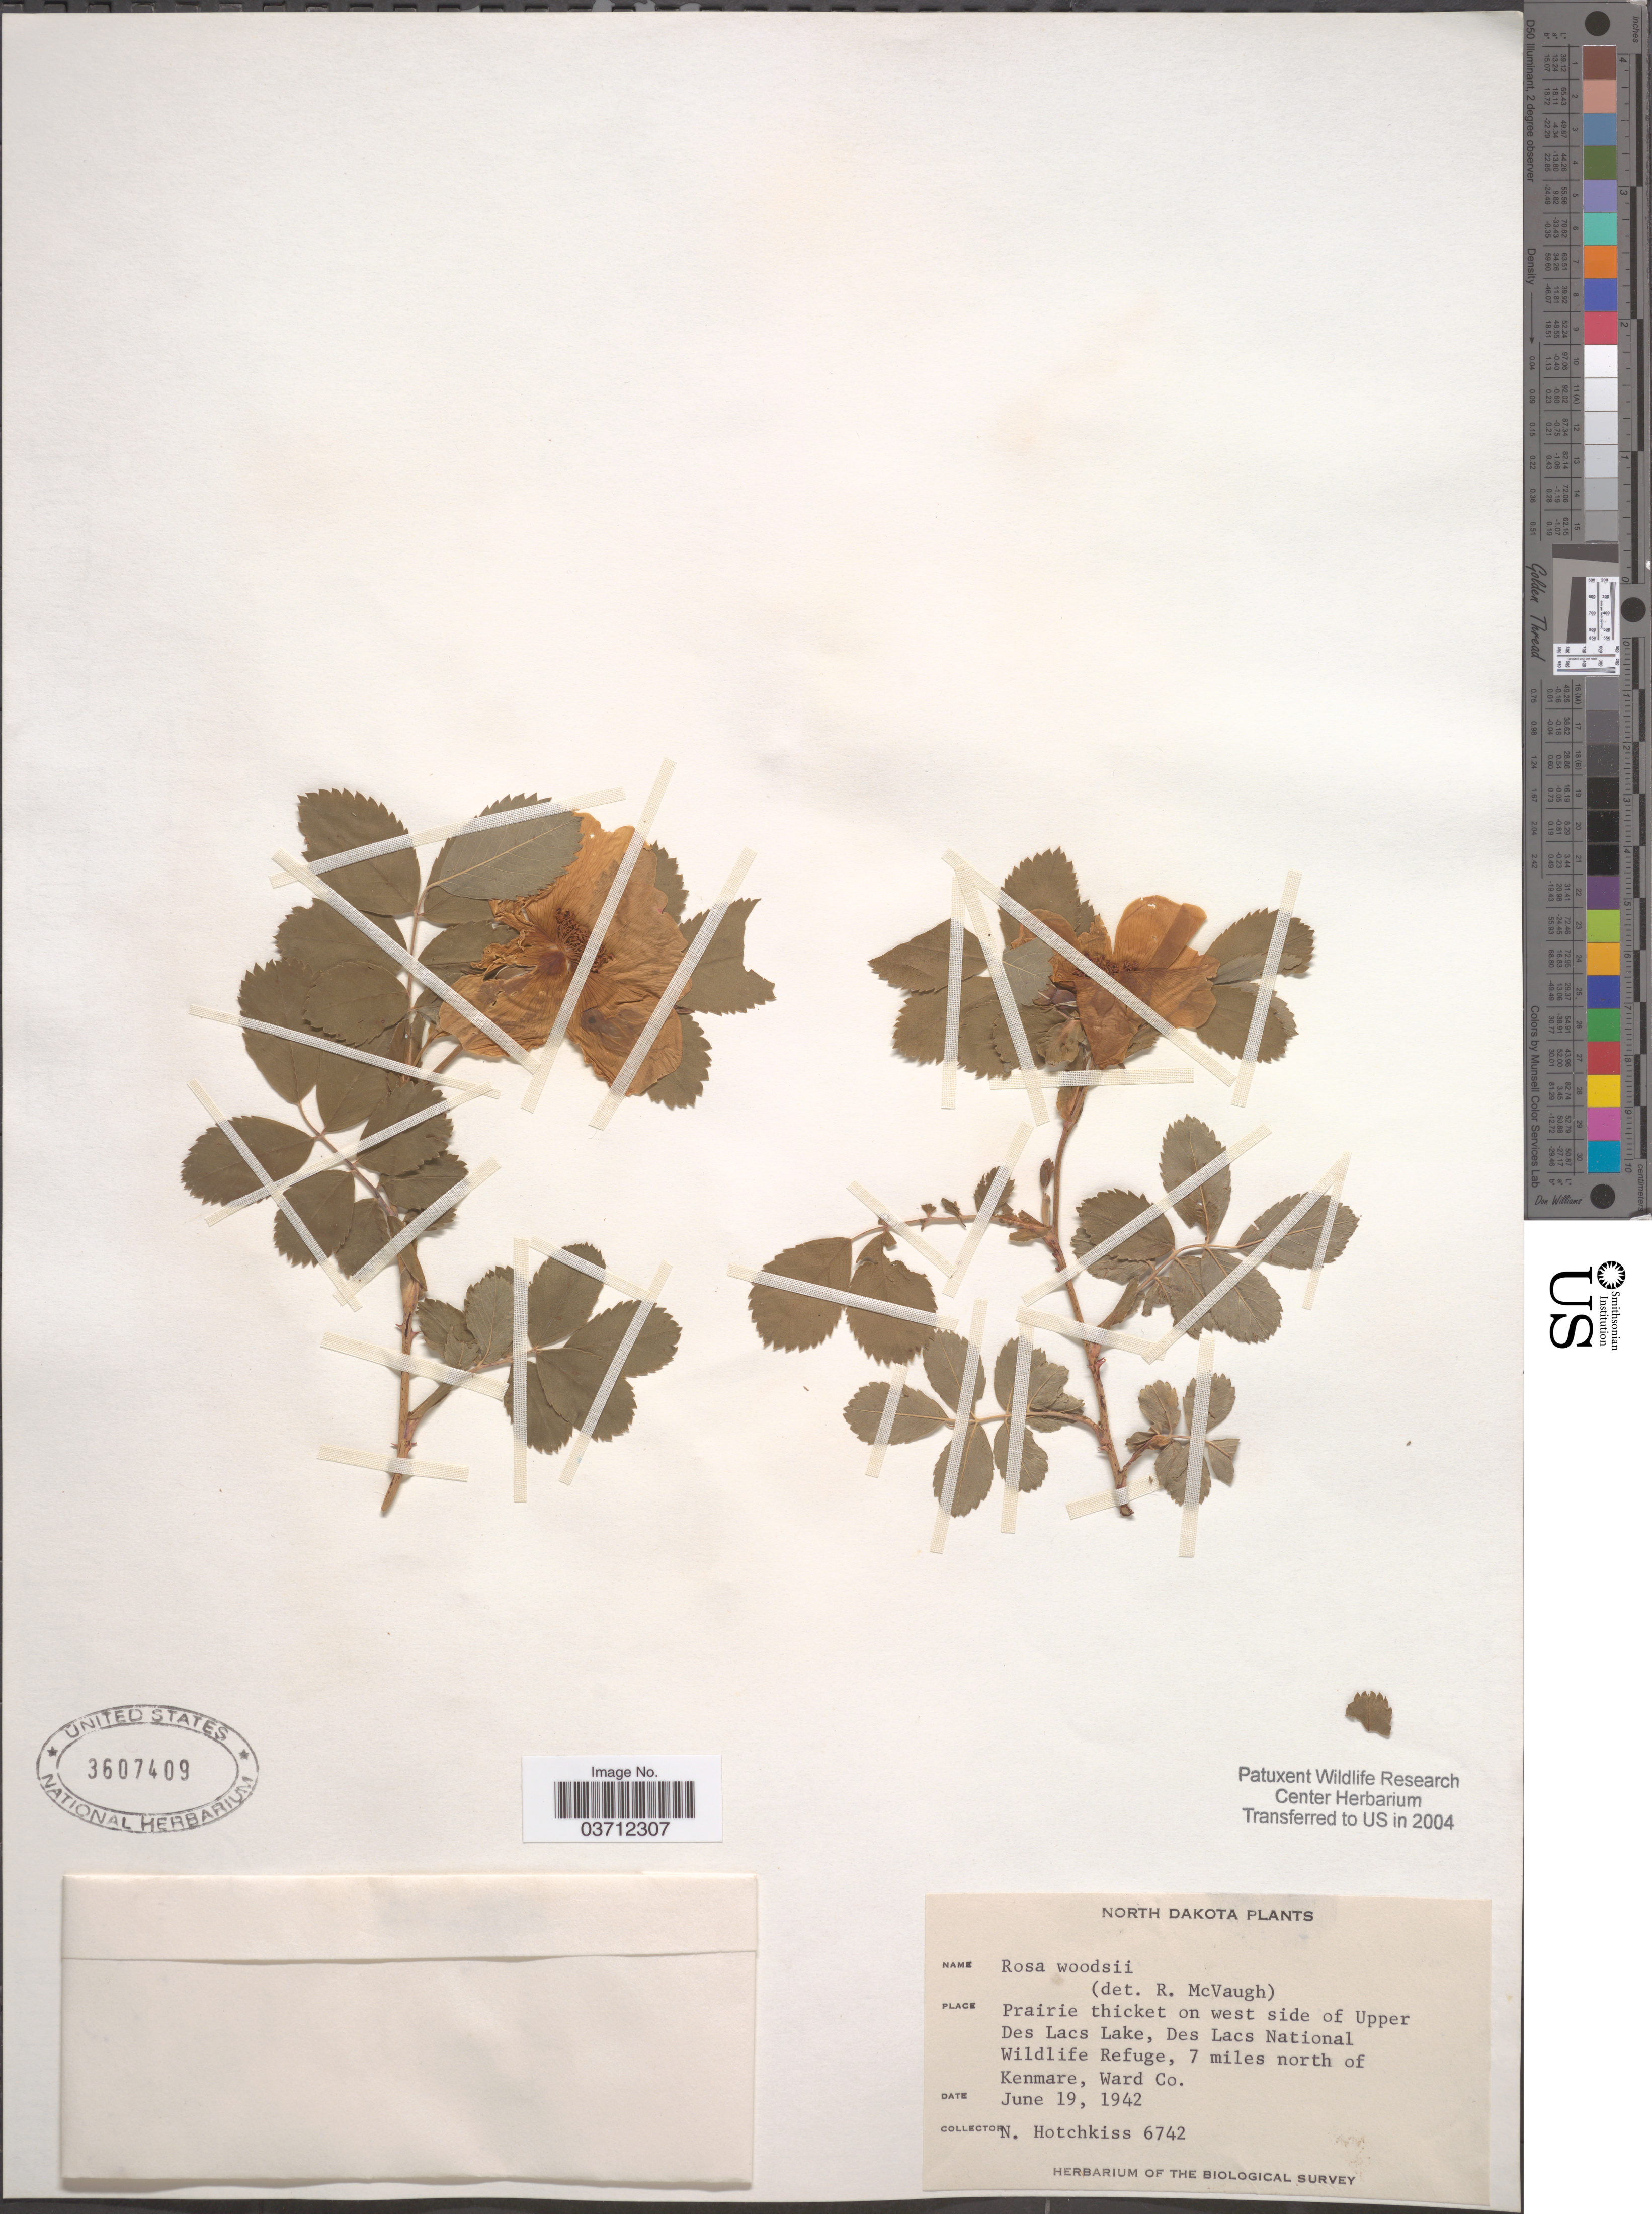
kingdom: Plantae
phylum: Tracheophyta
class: Magnoliopsida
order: Rosales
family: Rosaceae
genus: Rosa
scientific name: Rosa woodsii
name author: Lindl.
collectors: N. Hotchkiss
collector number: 6742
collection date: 1942-06-19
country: United States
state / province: North Dakota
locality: Prairie thicket on west side of Upper Des Lacs Lake, Des Lacs National Wildlife Refuge, 7 miles north of Kenmare, Ward Co.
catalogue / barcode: US 3607409